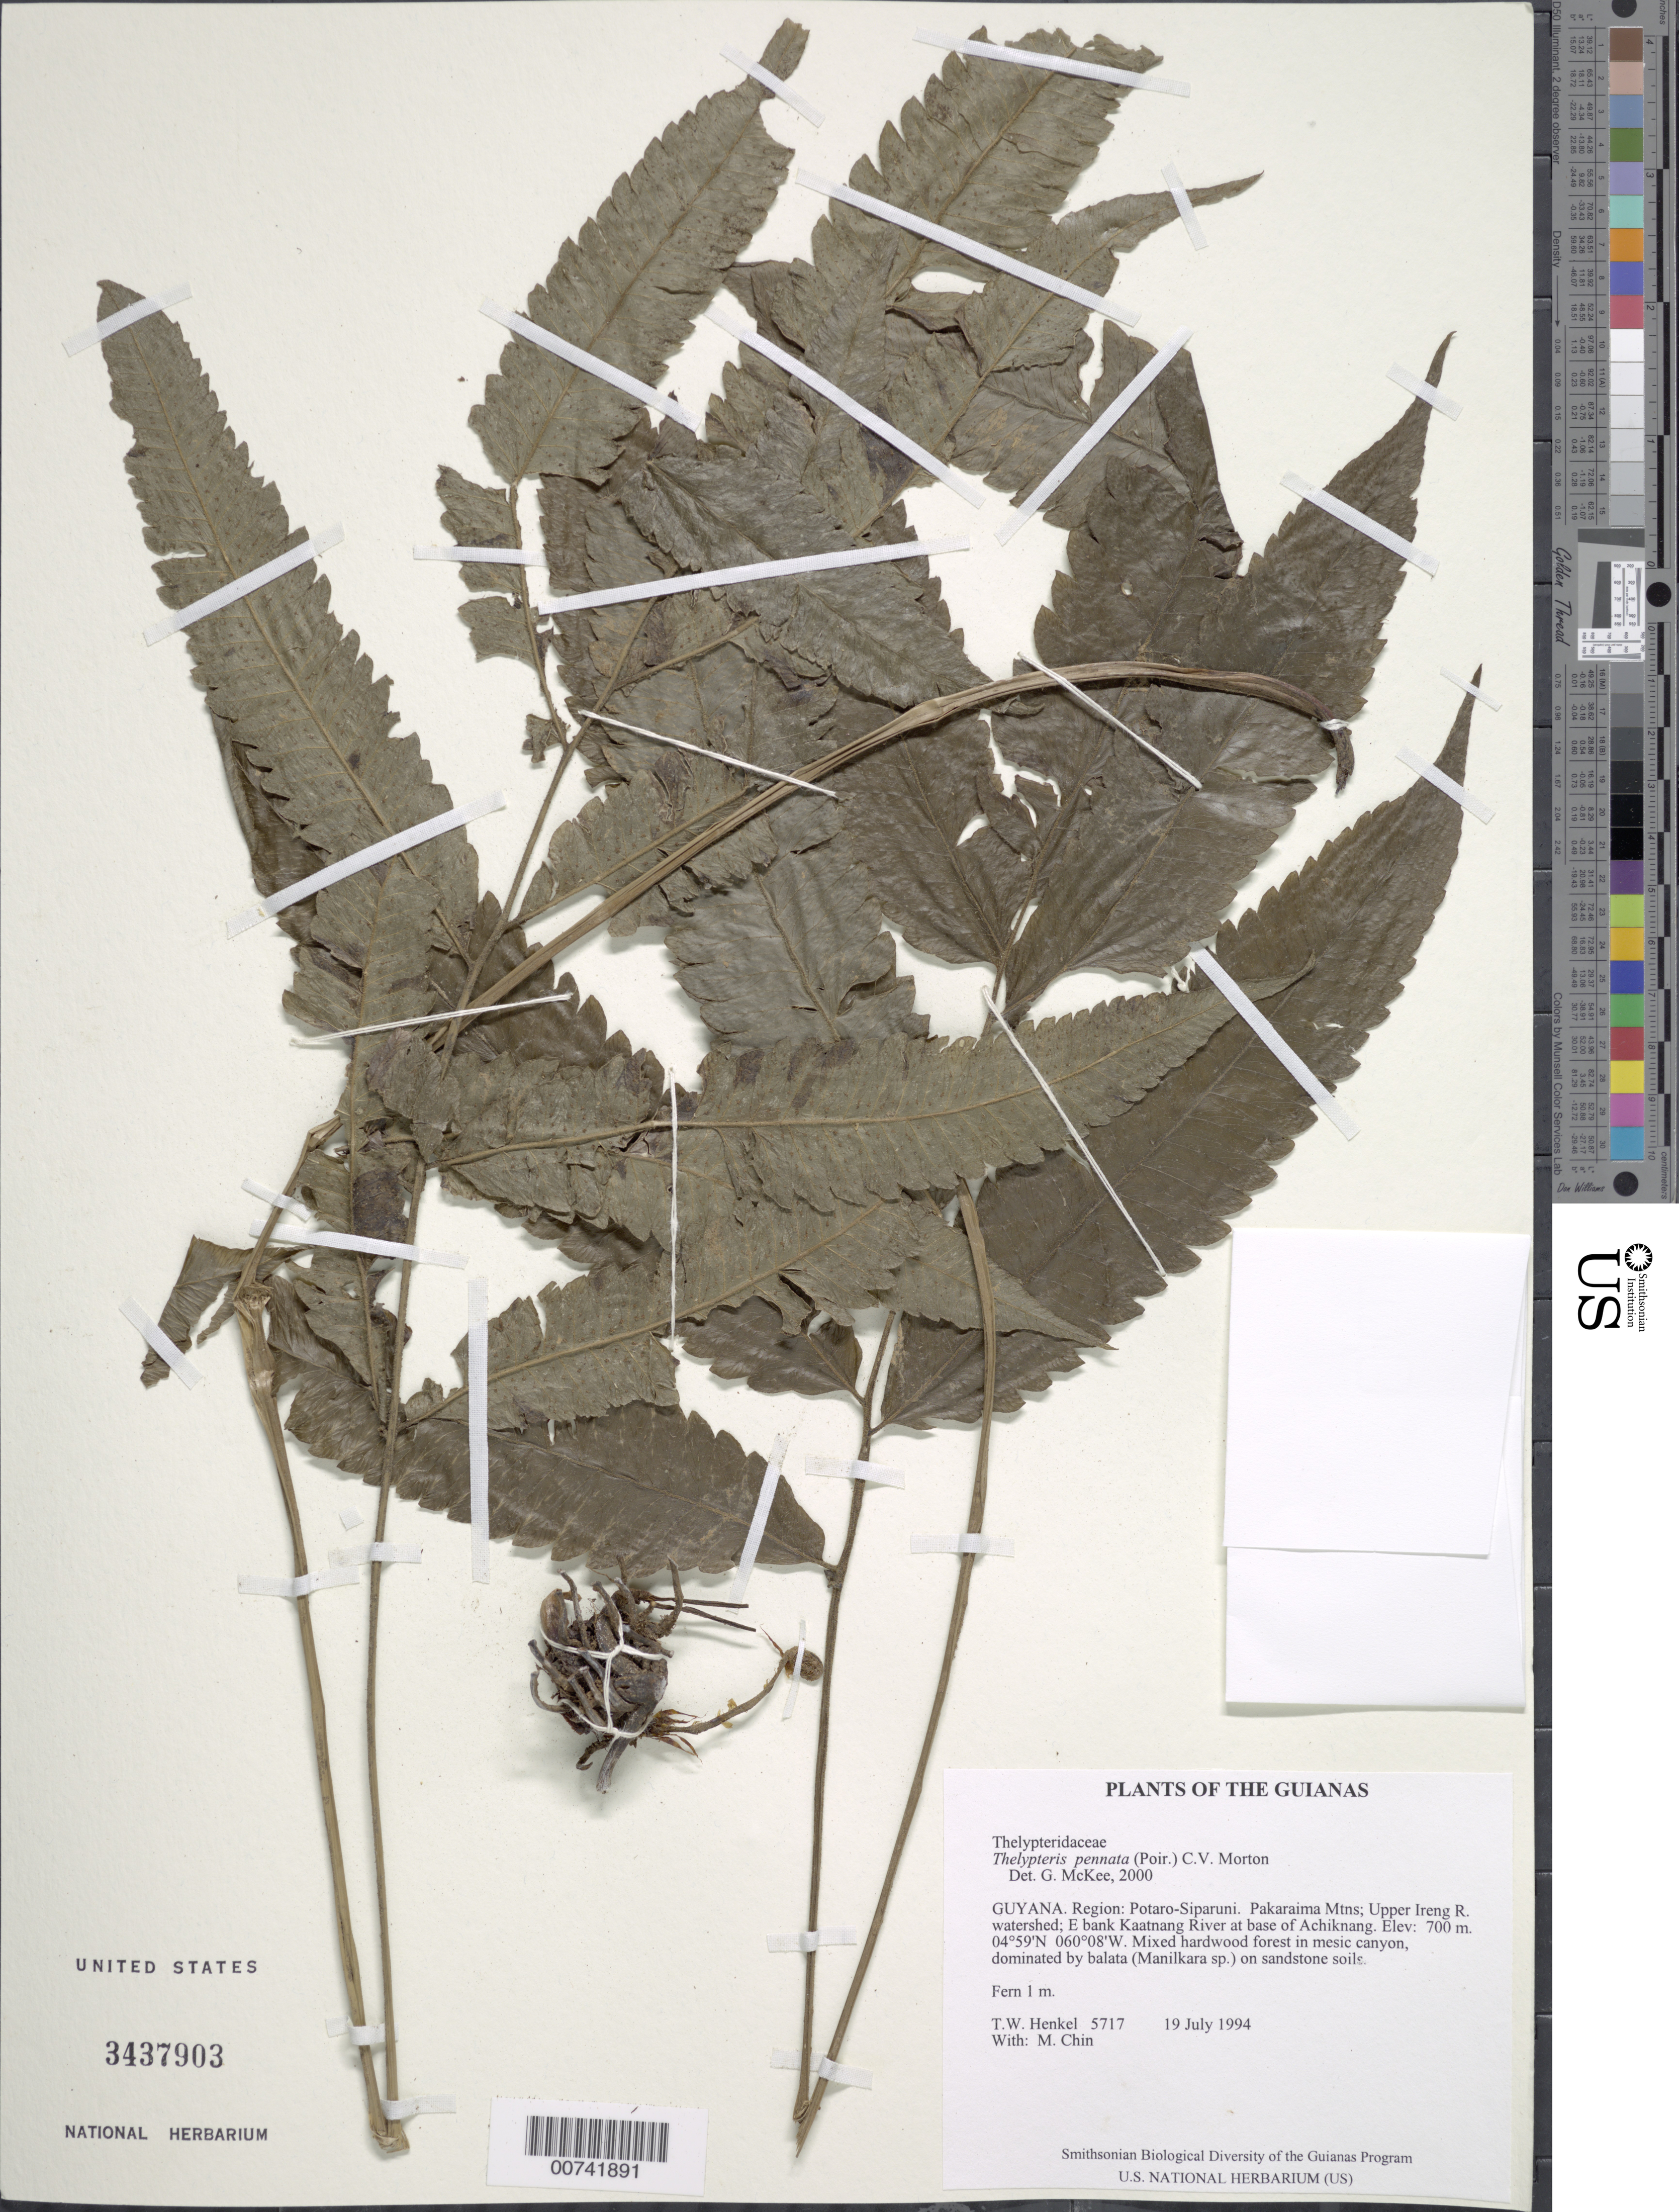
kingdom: Plantae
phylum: Tracheophyta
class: Polypodiopsida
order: Polypodiales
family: Thelypteridaceae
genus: Goniopteris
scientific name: Goniopteris pennata (Poir.) comb. nov., ined 2015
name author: (Poir.)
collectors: T. Henkel & M. Chin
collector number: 5717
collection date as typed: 19 July 1994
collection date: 1994-07-19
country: Guyana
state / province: Potaro-Siparuni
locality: Pakaraima Mtns; Upper Ireng R. watershed; E bank Kaatnang River at base of Achiknang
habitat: Mixed hardwood forest in mesic canyon, dominated by balata (Manilkara sp.) on sandstone soils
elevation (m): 700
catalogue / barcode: US 3437903